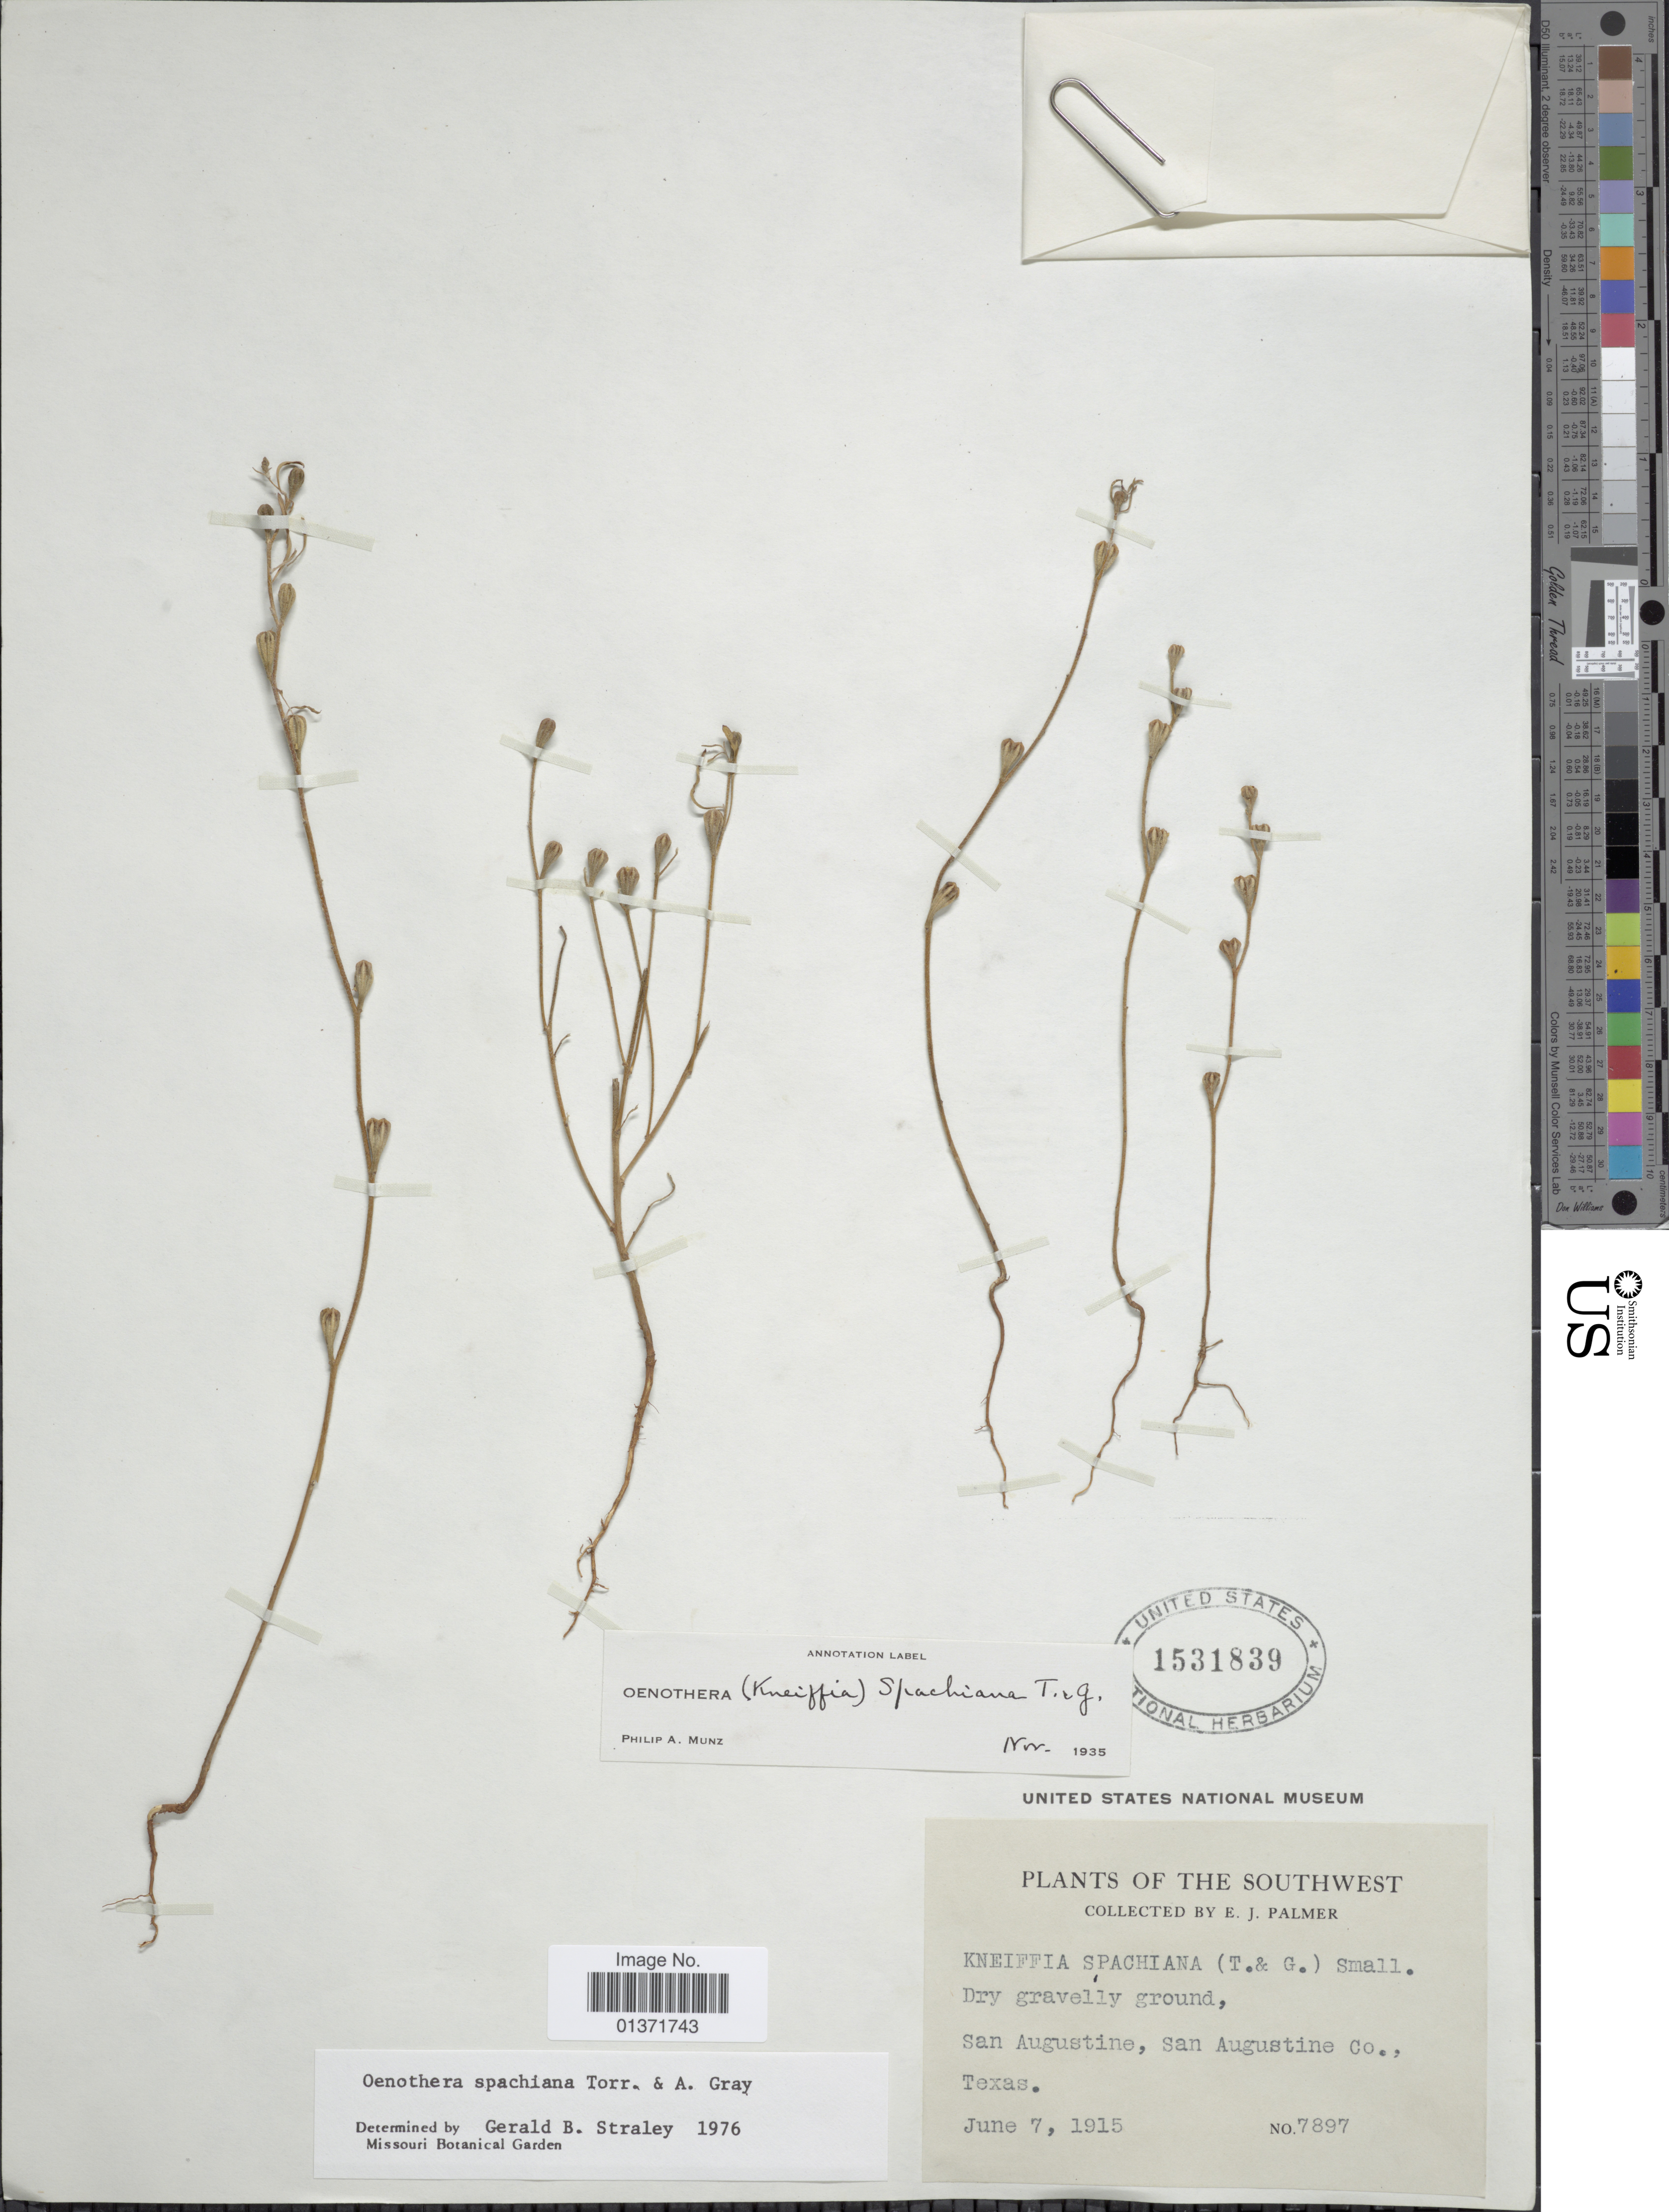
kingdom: Plantae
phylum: Tracheophyta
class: Magnoliopsida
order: Myrtales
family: Onagraceae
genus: Oenothera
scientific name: Oenothera spachiana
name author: Torr. & A. Gray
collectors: E. J. Palmer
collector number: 7897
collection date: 1915-06-07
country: United States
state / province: Texas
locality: Southwest, San Augustine, San Augustine Co.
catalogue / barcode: US 1531839